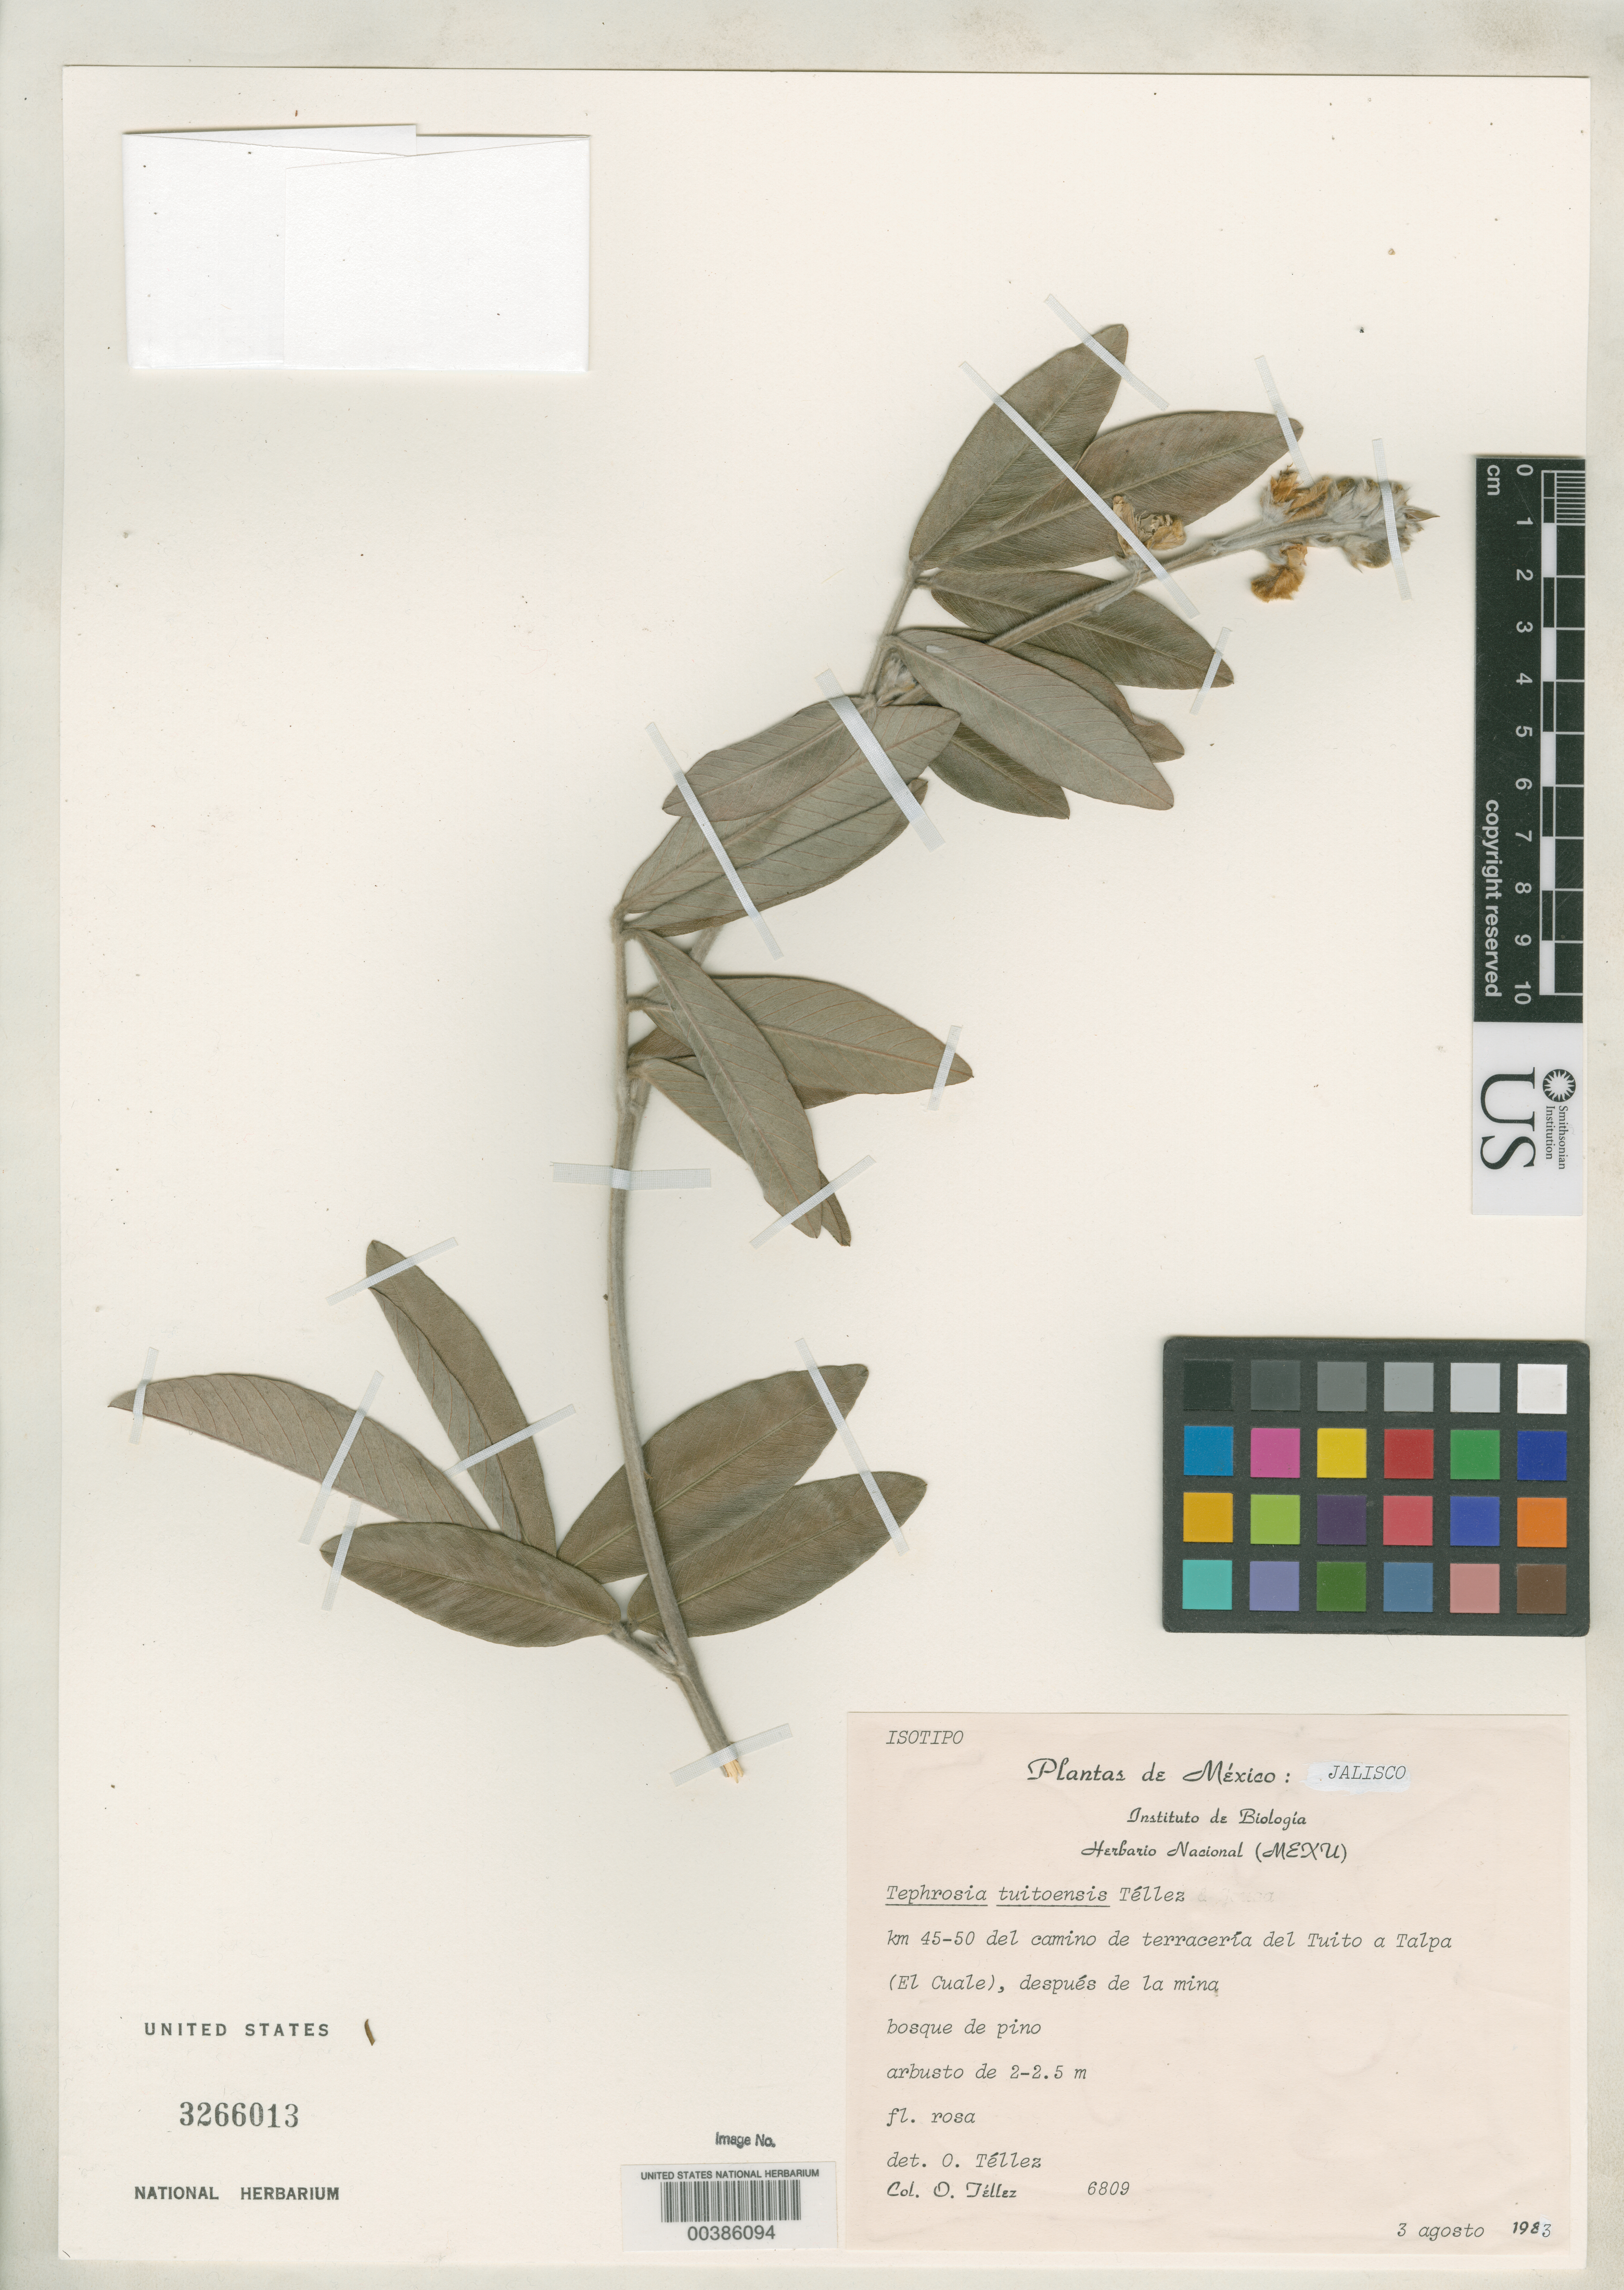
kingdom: Plantae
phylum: Tracheophyta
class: Magnoliopsida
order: Fabales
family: Fabaceae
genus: Tephrosia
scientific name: Tephrosia tuitoensis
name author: O. Téllez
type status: Isotype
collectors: O. Téllez V.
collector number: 6809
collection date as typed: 03 Aug 1983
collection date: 1983-08-03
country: Mexico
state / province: Jalisco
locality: Km 45-50 del Camino del Terraceria del Tuito a Talpa (El Cuale).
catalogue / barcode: US 3266013